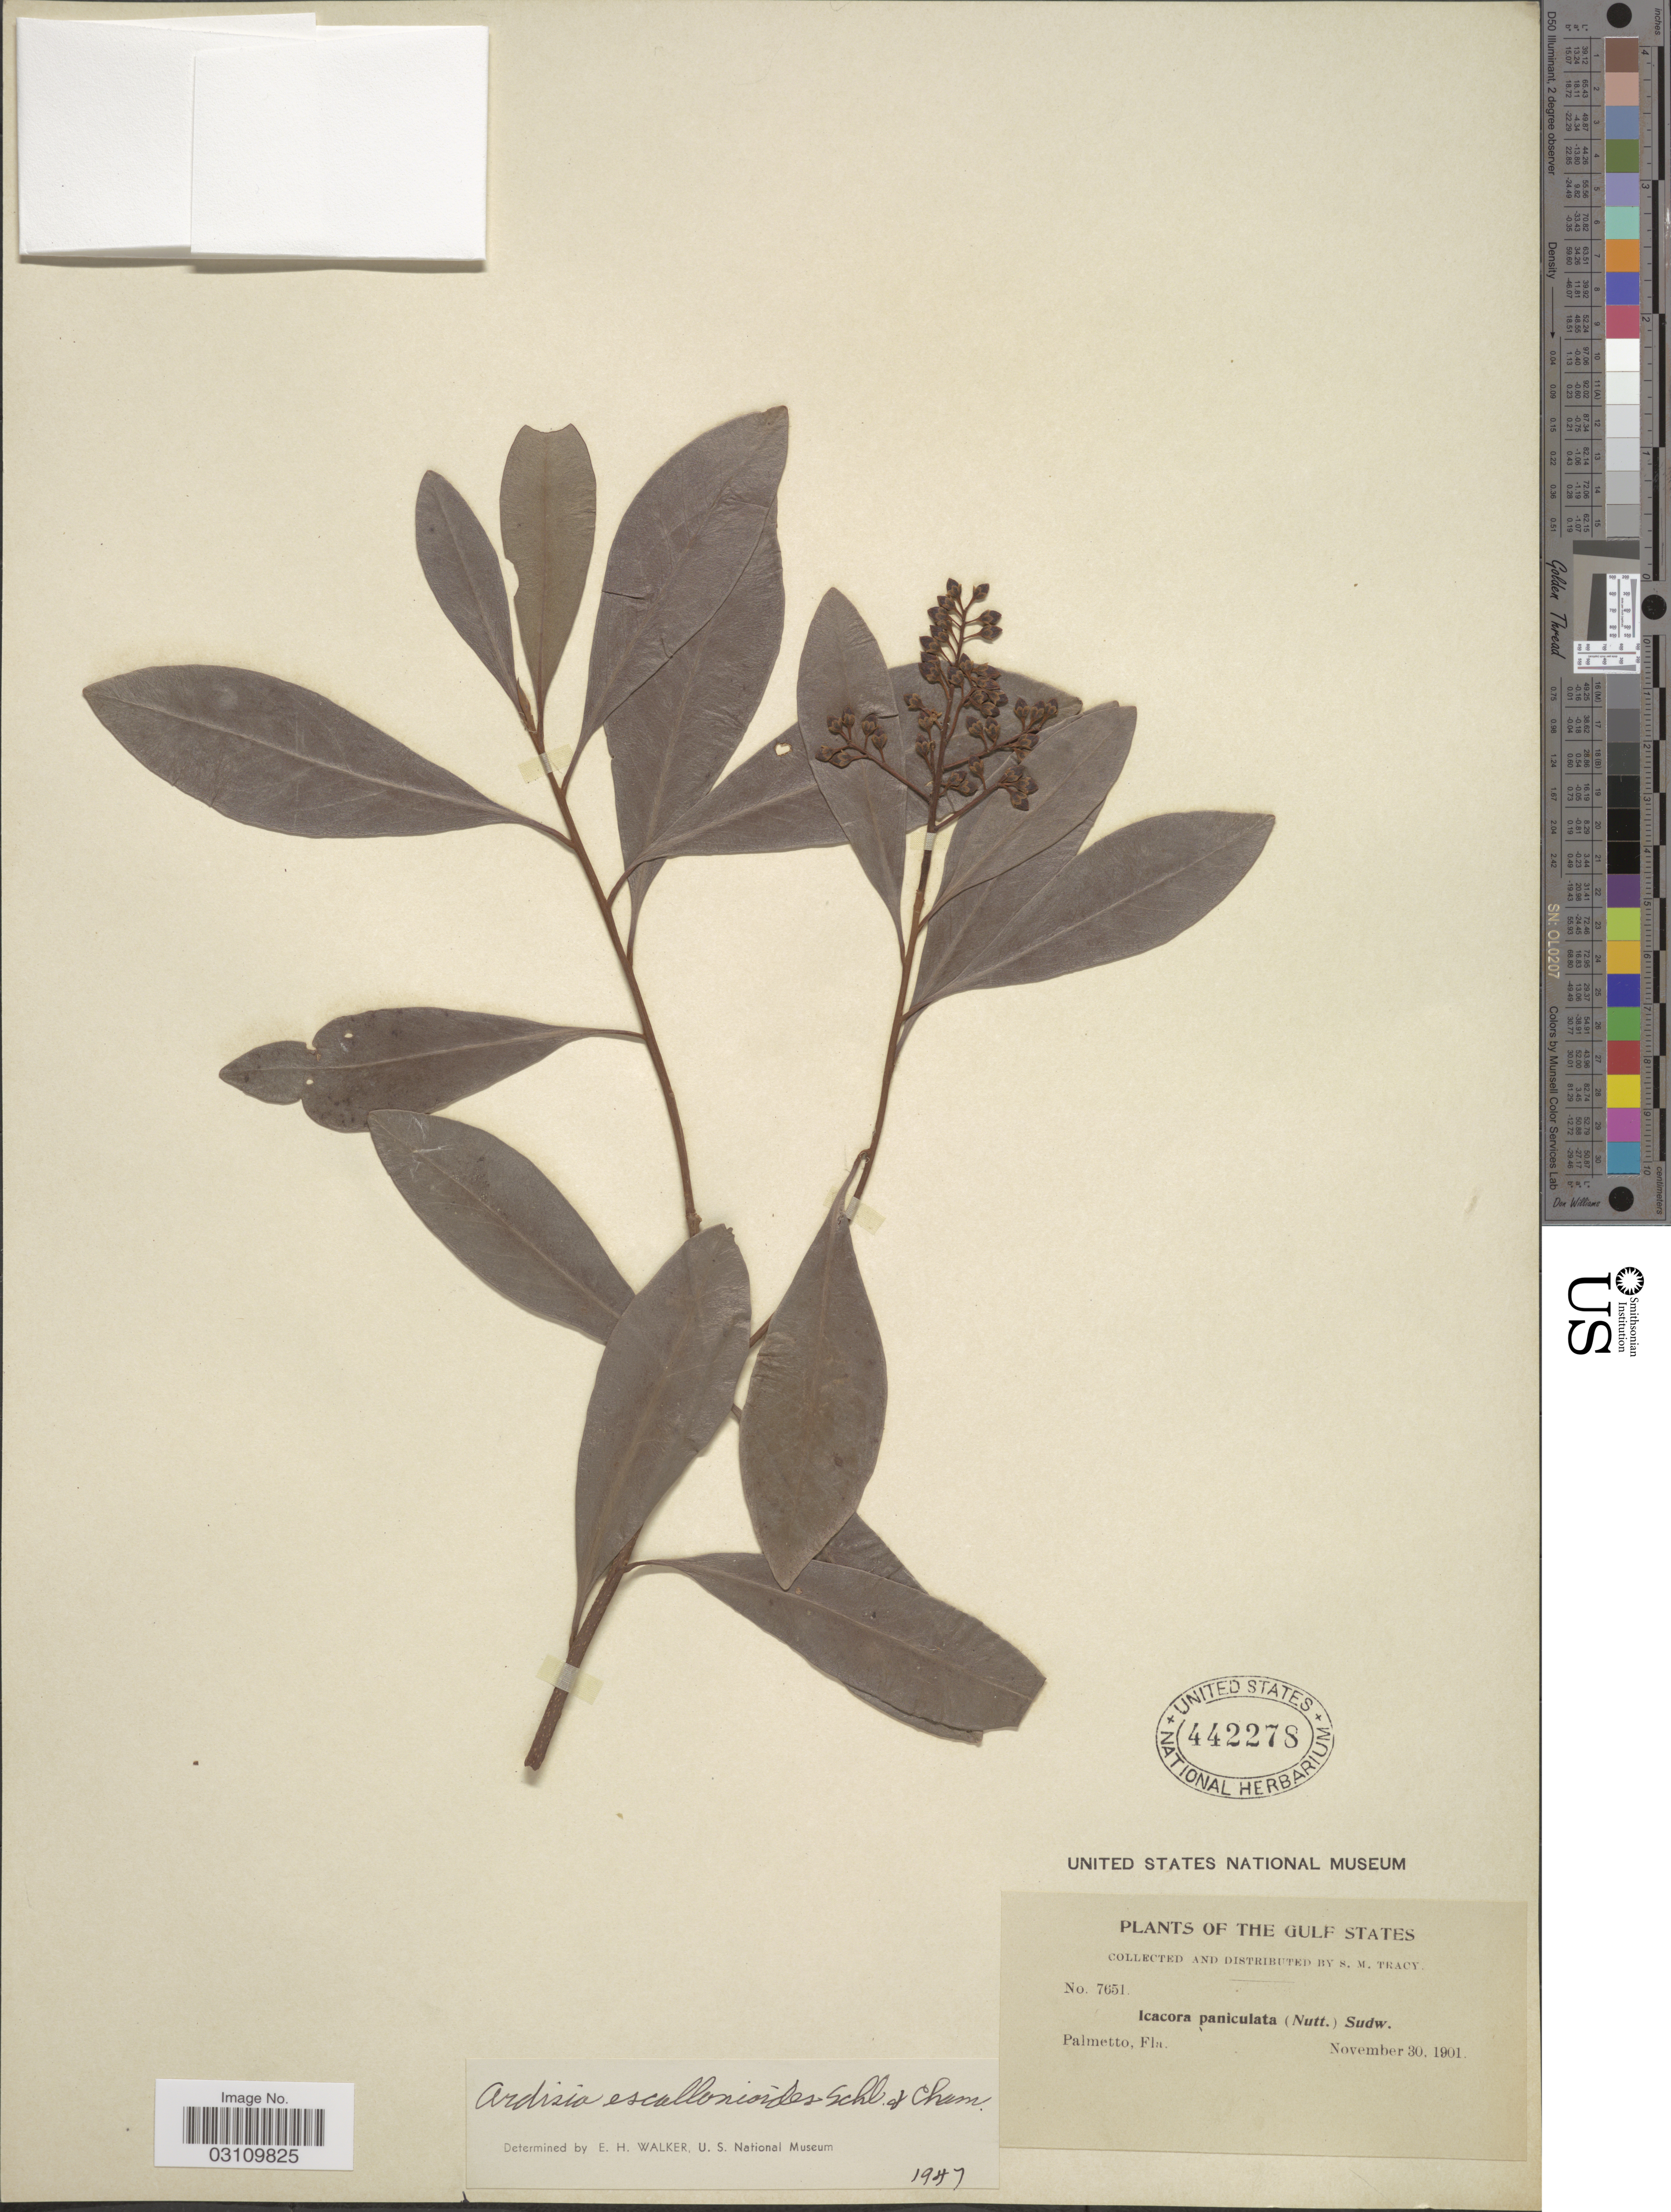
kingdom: Plantae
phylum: Tracheophyta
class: Magnoliopsida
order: Ericales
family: Primulaceae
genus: Ardisia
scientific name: Ardisia escallonioides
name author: Schltdl. & Cham.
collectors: S. M. Tracy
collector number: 7651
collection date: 1901-11-30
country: United States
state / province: Florida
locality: The Gulf States, Palmetto.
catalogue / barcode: US 442278